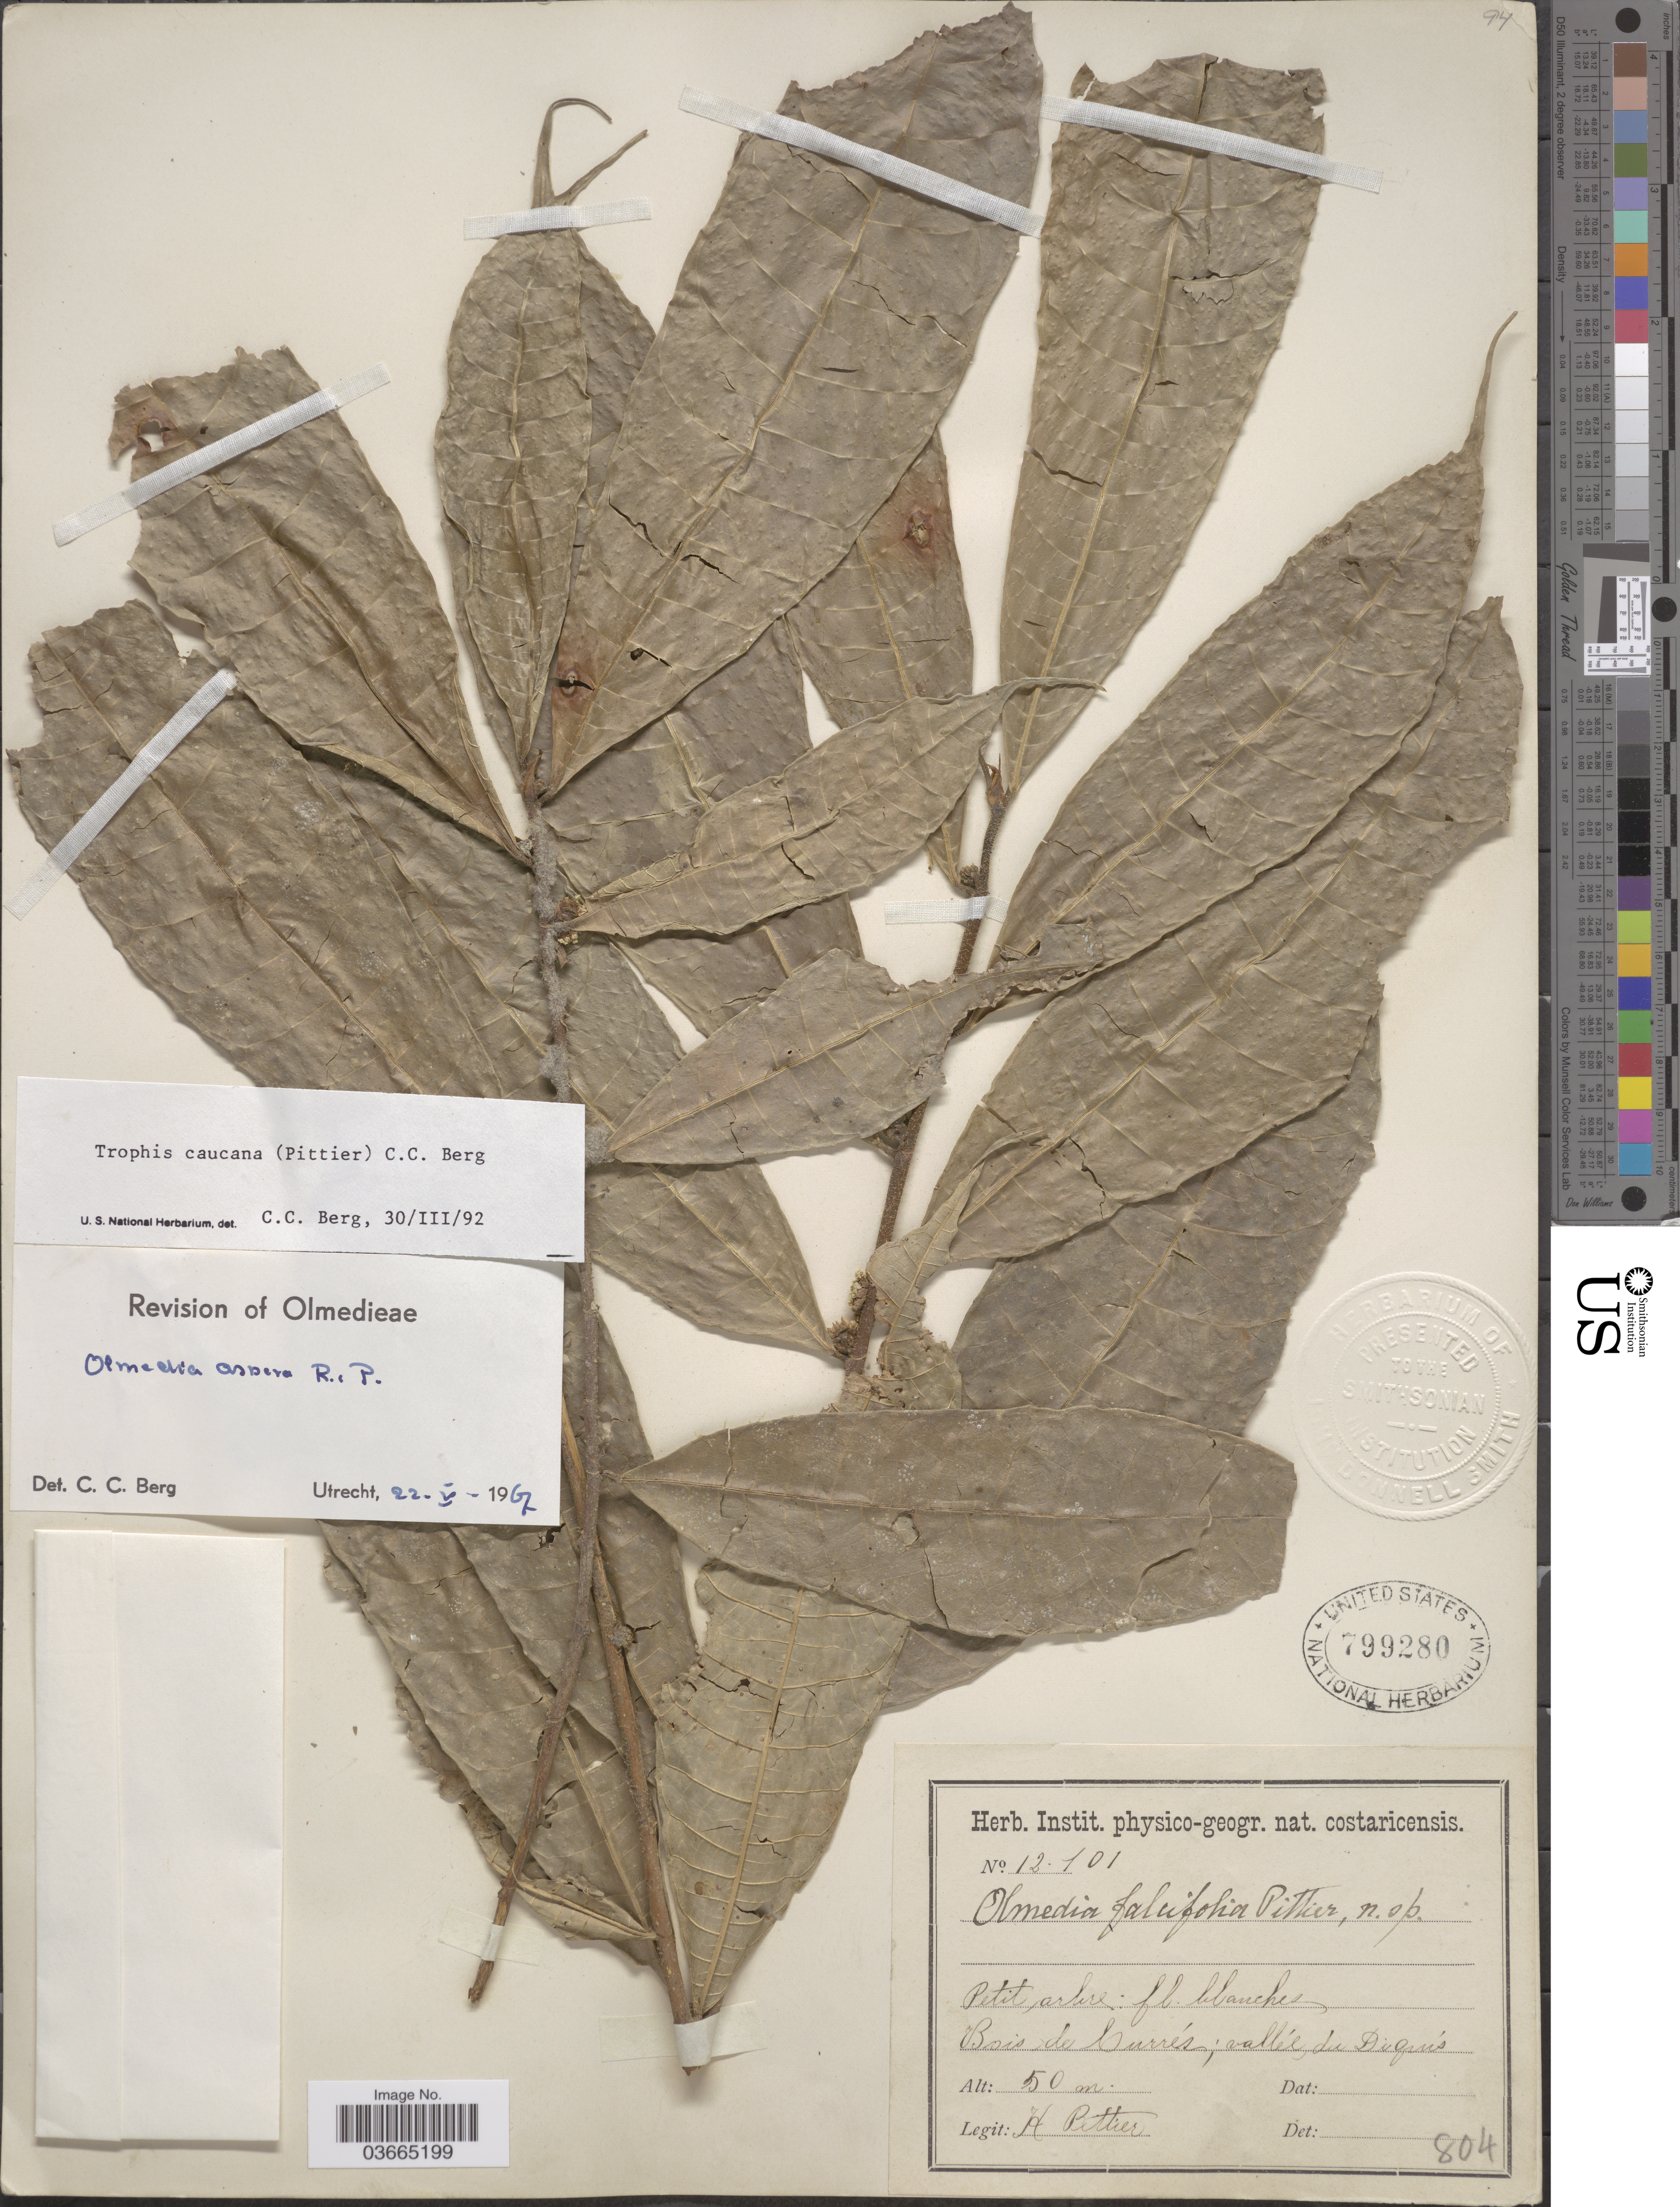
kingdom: Plantae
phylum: Tracheophyta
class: Magnoliopsida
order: Rosales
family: Moraceae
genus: Olmedia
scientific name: Olmedia aspera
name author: Ruiz & Pav.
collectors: H. F. Pittier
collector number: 12101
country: Costa Rica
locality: Bois de Currés; vallée du Diquis.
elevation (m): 50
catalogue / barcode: US 799280